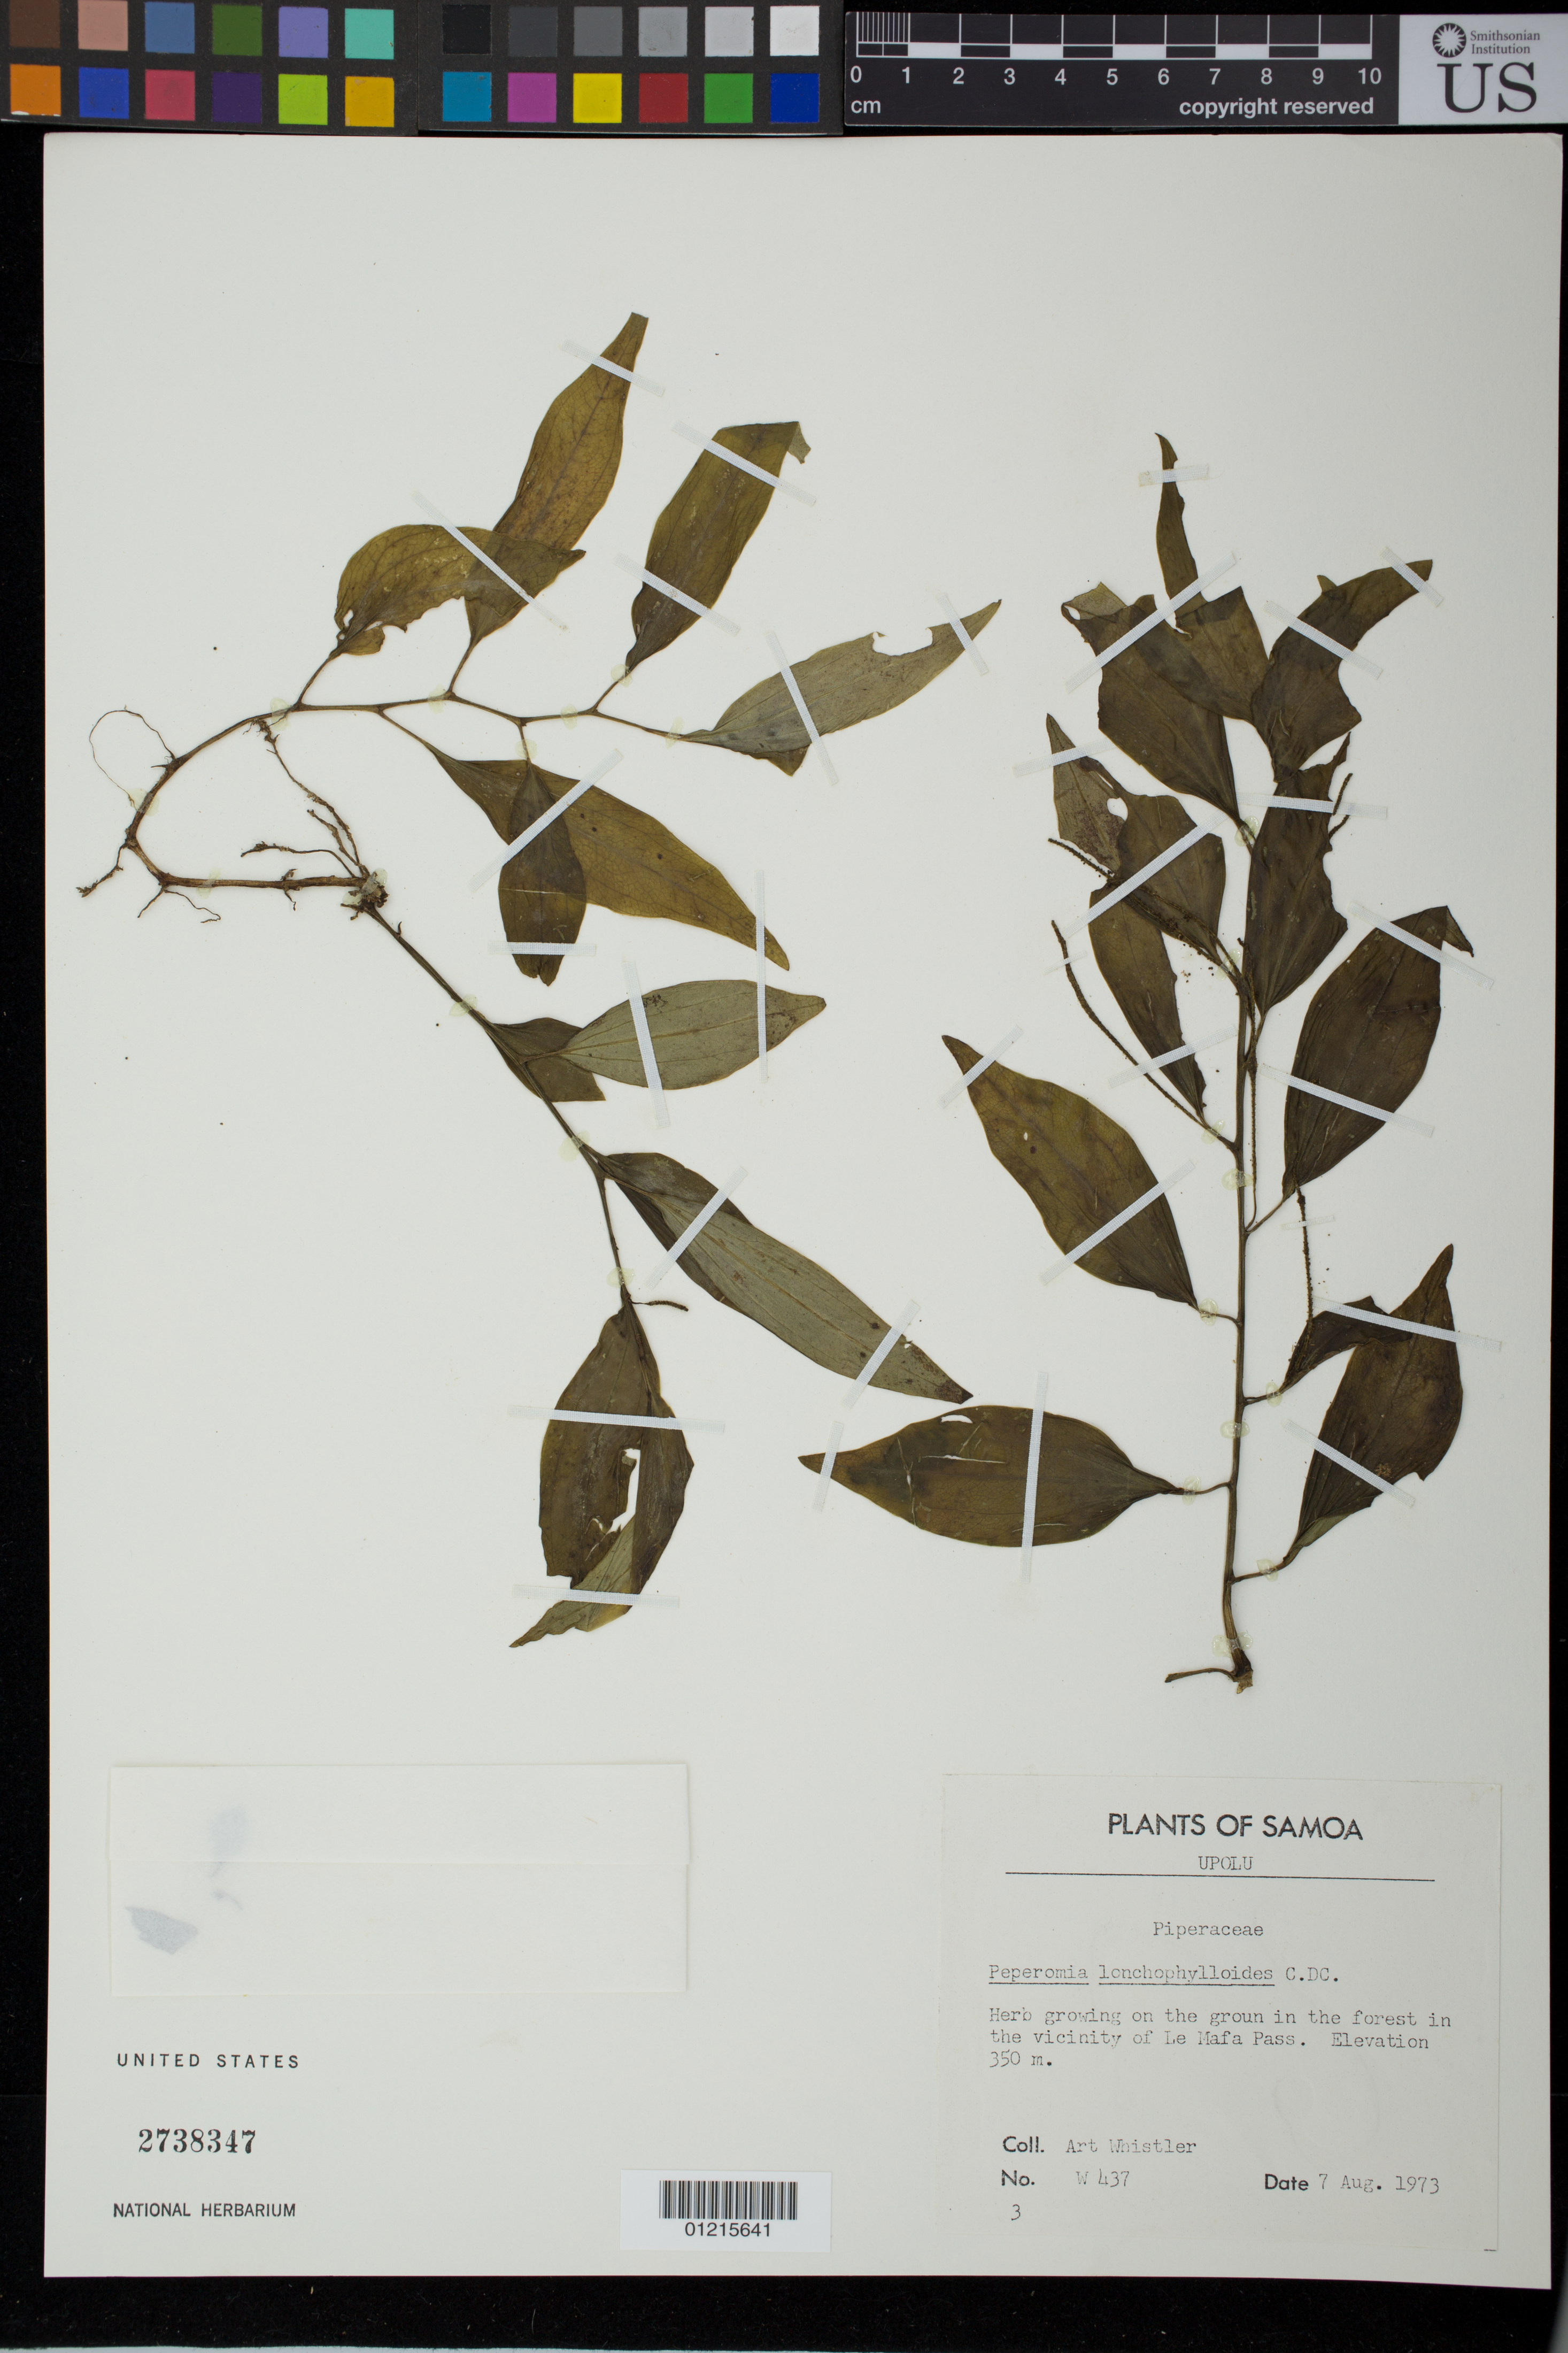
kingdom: Plantae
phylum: Tracheophyta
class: Magnoliopsida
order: Piperales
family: Piperaceae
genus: Peperomia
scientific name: Peperomia lonchophylloides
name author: C. DC.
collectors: A. Whistler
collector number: W 437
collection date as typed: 07 Aug 1973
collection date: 1973-08-07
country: Samoa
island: Upolu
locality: Mafa pass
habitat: In the forest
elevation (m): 350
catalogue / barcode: US 2738347